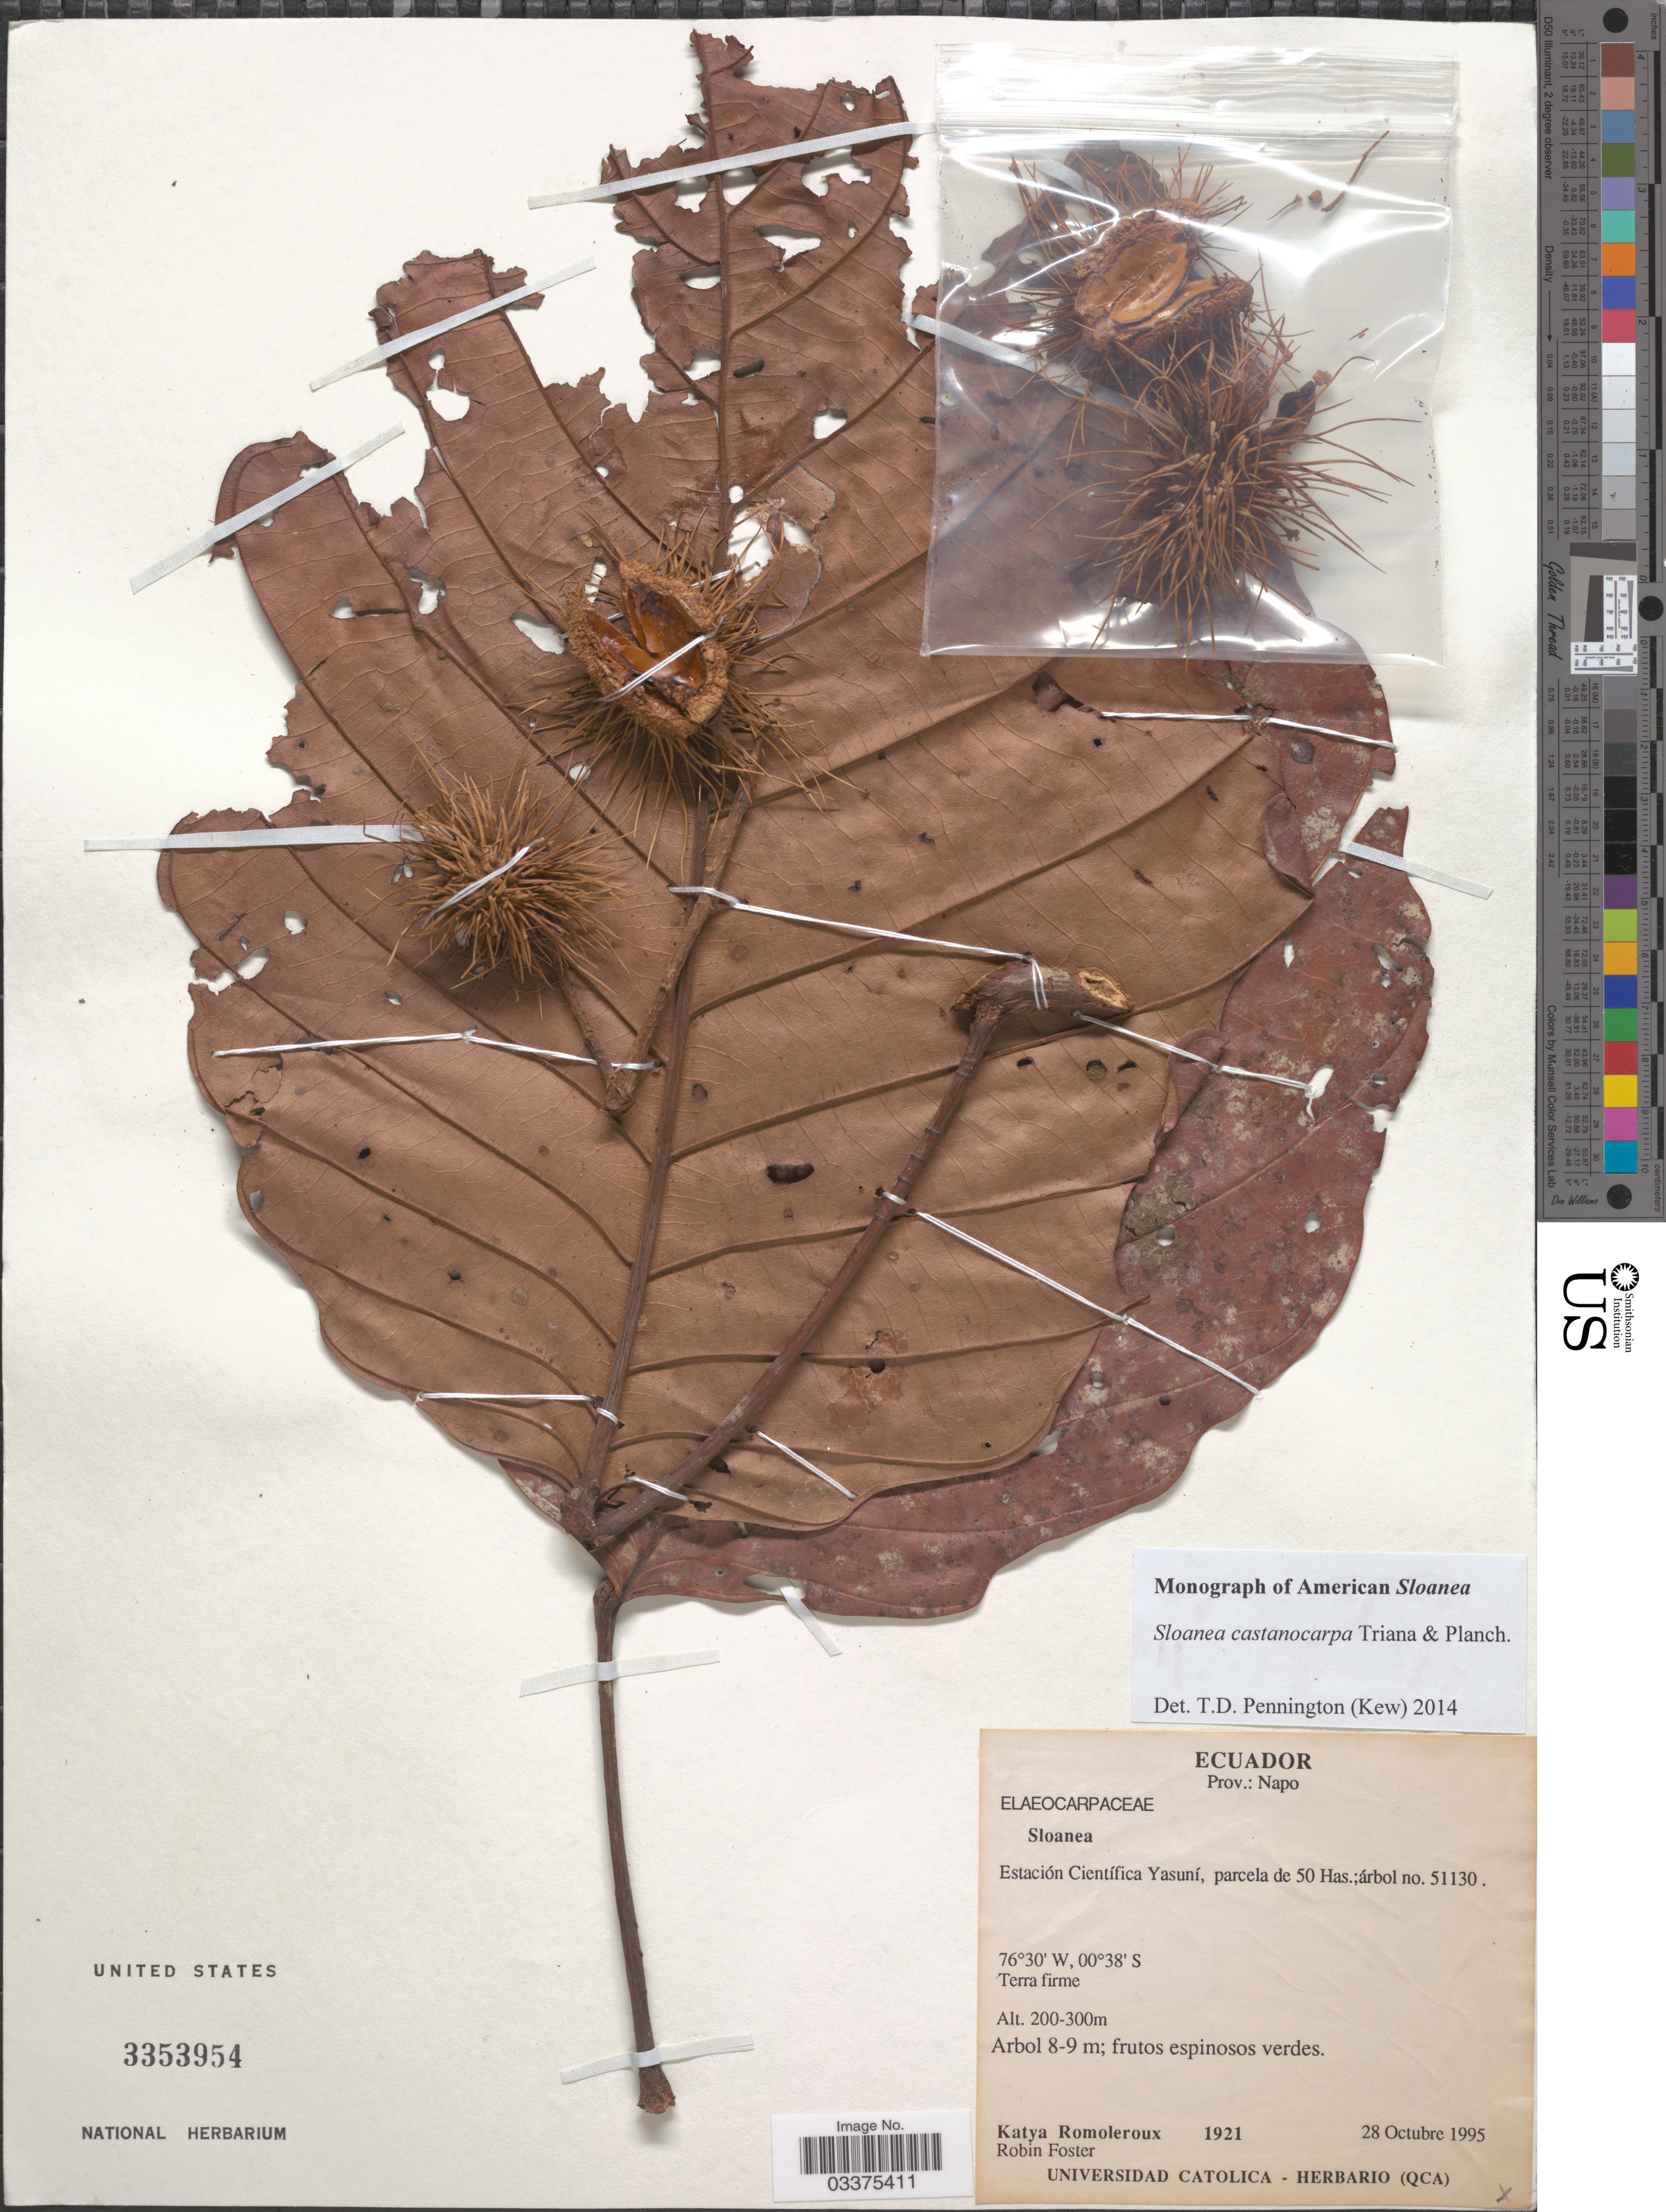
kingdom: Plantae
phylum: Tracheophyta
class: Magnoliopsida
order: Oxalidales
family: Elaeocarpaceae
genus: Sloanea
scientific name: Sloanea castanocarpa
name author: Triana & Planch.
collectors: K. Romoleroux & R. B. Foster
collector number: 1921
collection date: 1995-10-28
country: Ecuador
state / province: Napo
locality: Estación Científica Yasuní, parcela de 50 Has; árbol no. 51130.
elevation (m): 200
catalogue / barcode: US 3353954